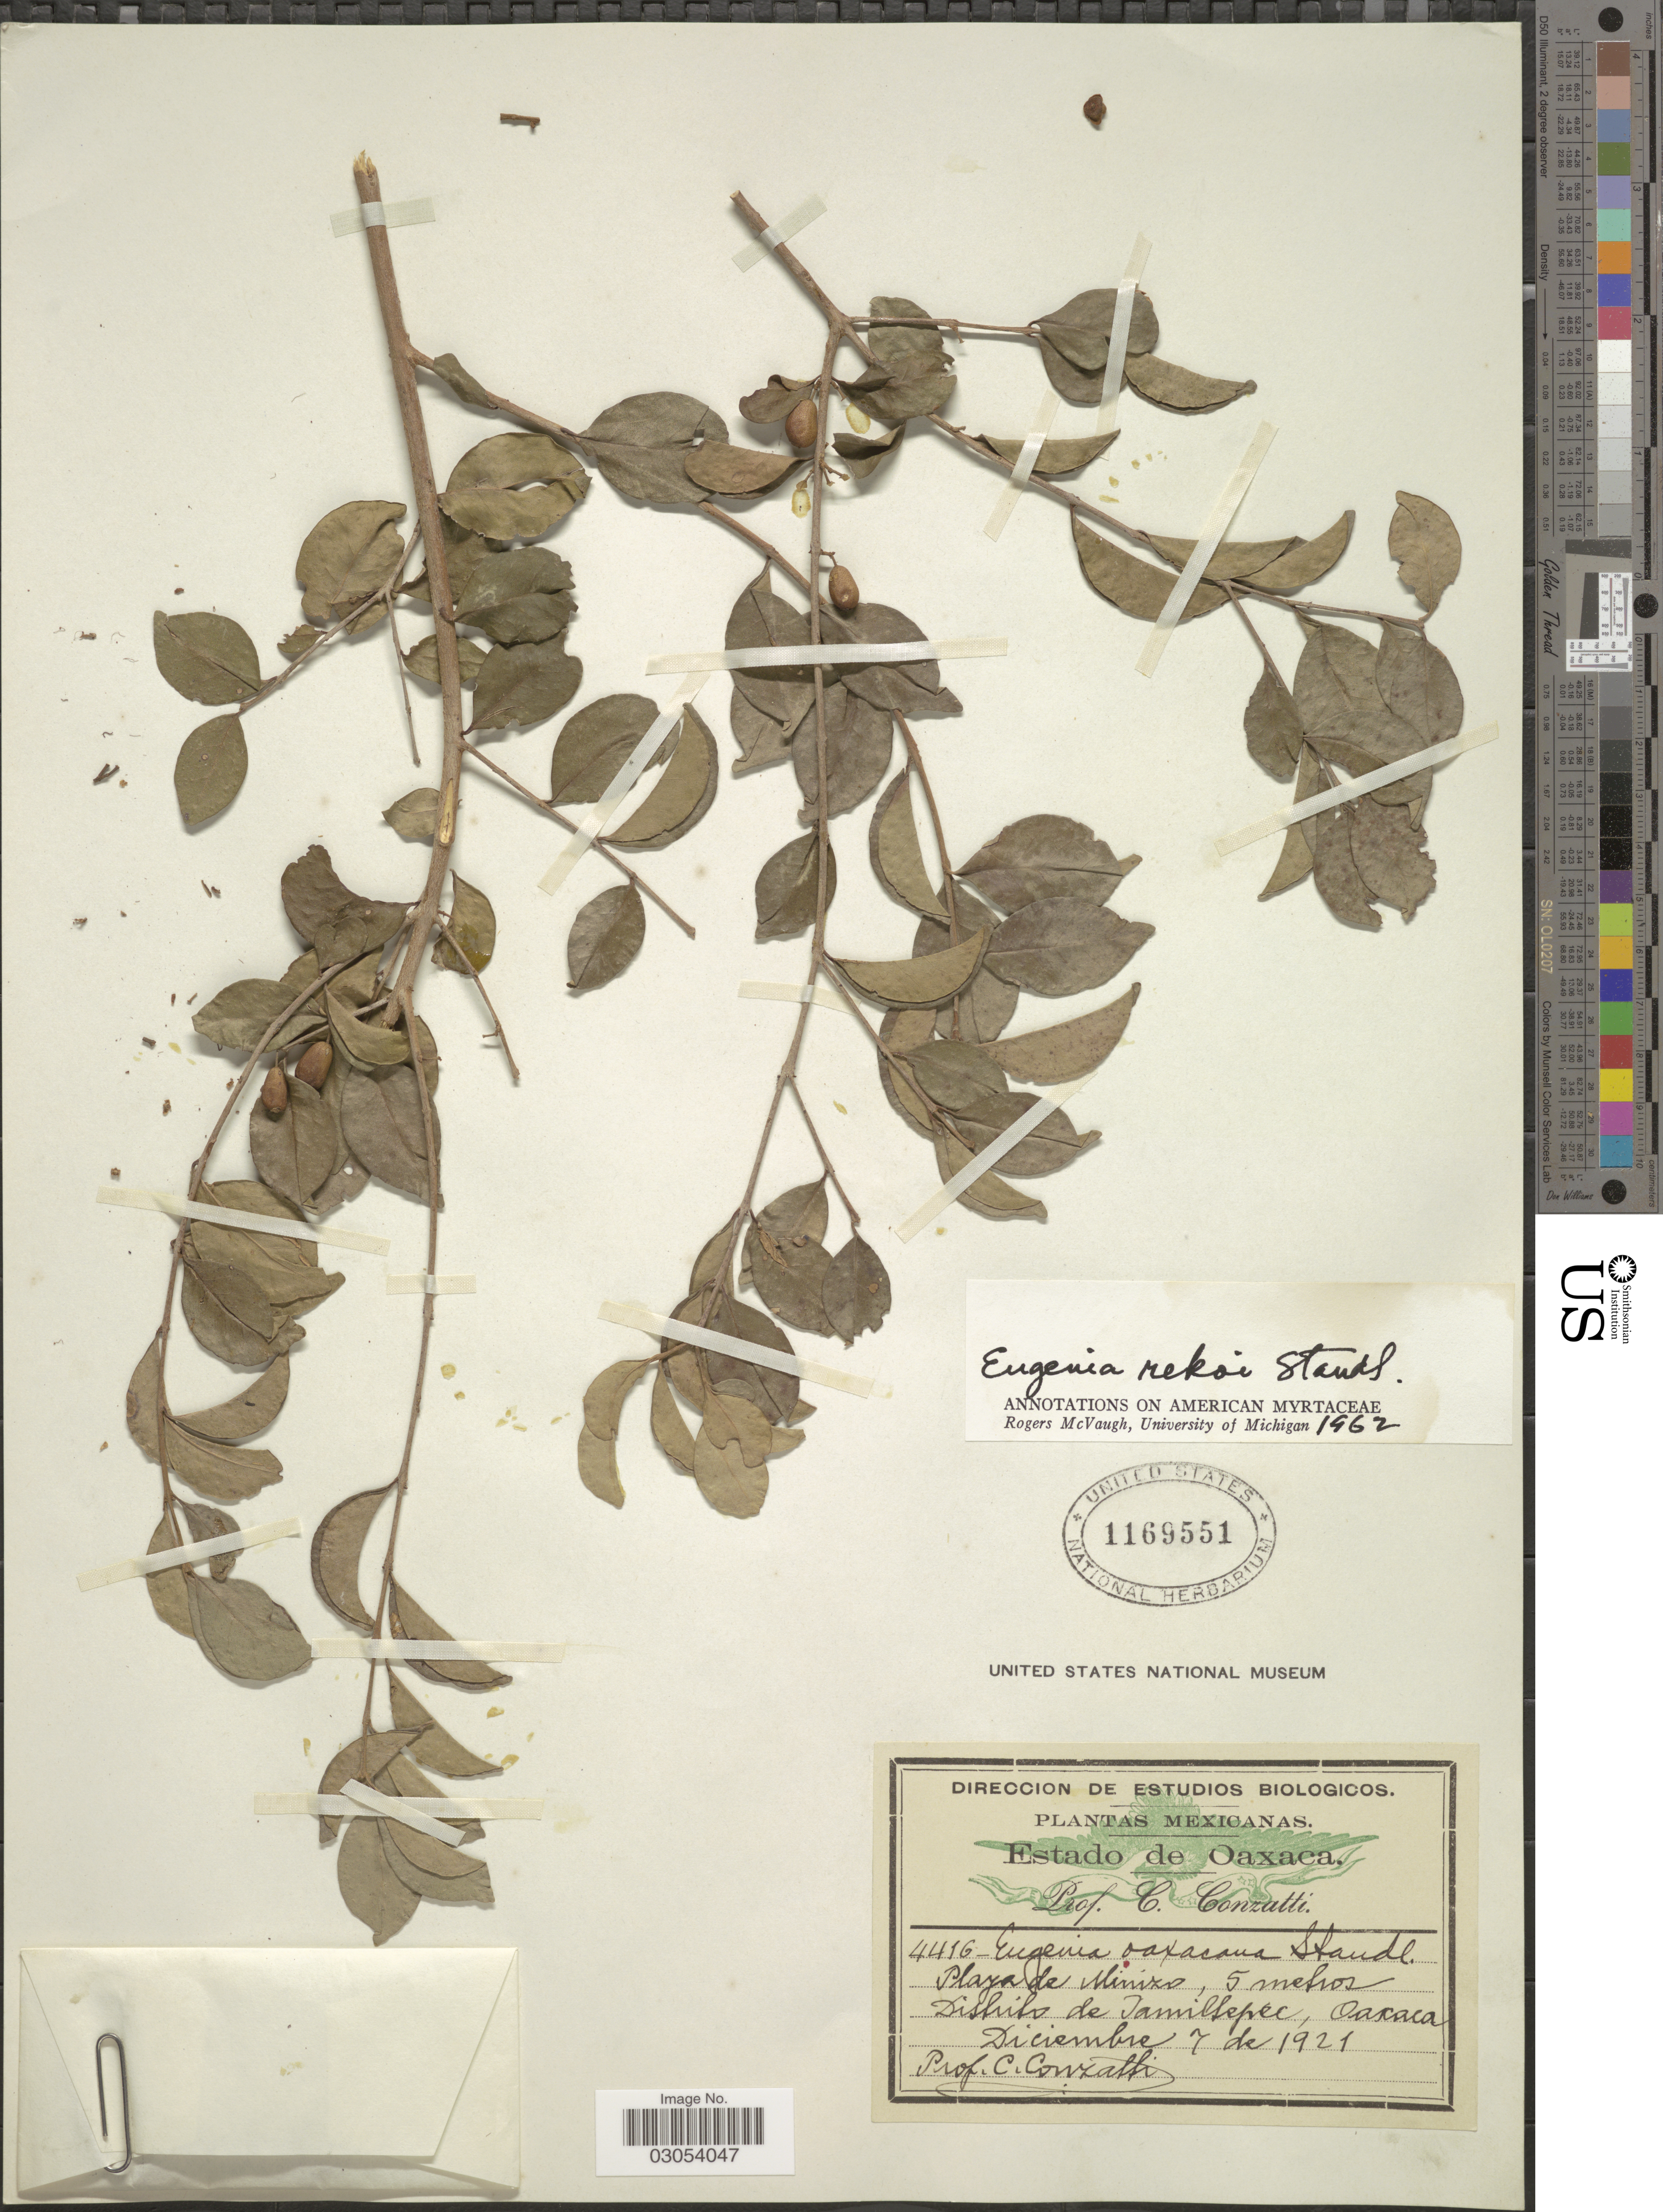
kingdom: Plantae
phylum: Tracheophyta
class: Magnoliopsida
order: Myrtales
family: Myrtaceae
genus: Eugenia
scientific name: Eugenia rekoi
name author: Standl.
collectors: C. Conzatti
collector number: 4416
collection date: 1921-12-07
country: Mexico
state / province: Oaxaca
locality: Playa de Minizo, 5 metros Distrito de Jamiltepec.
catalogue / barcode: US 1169551